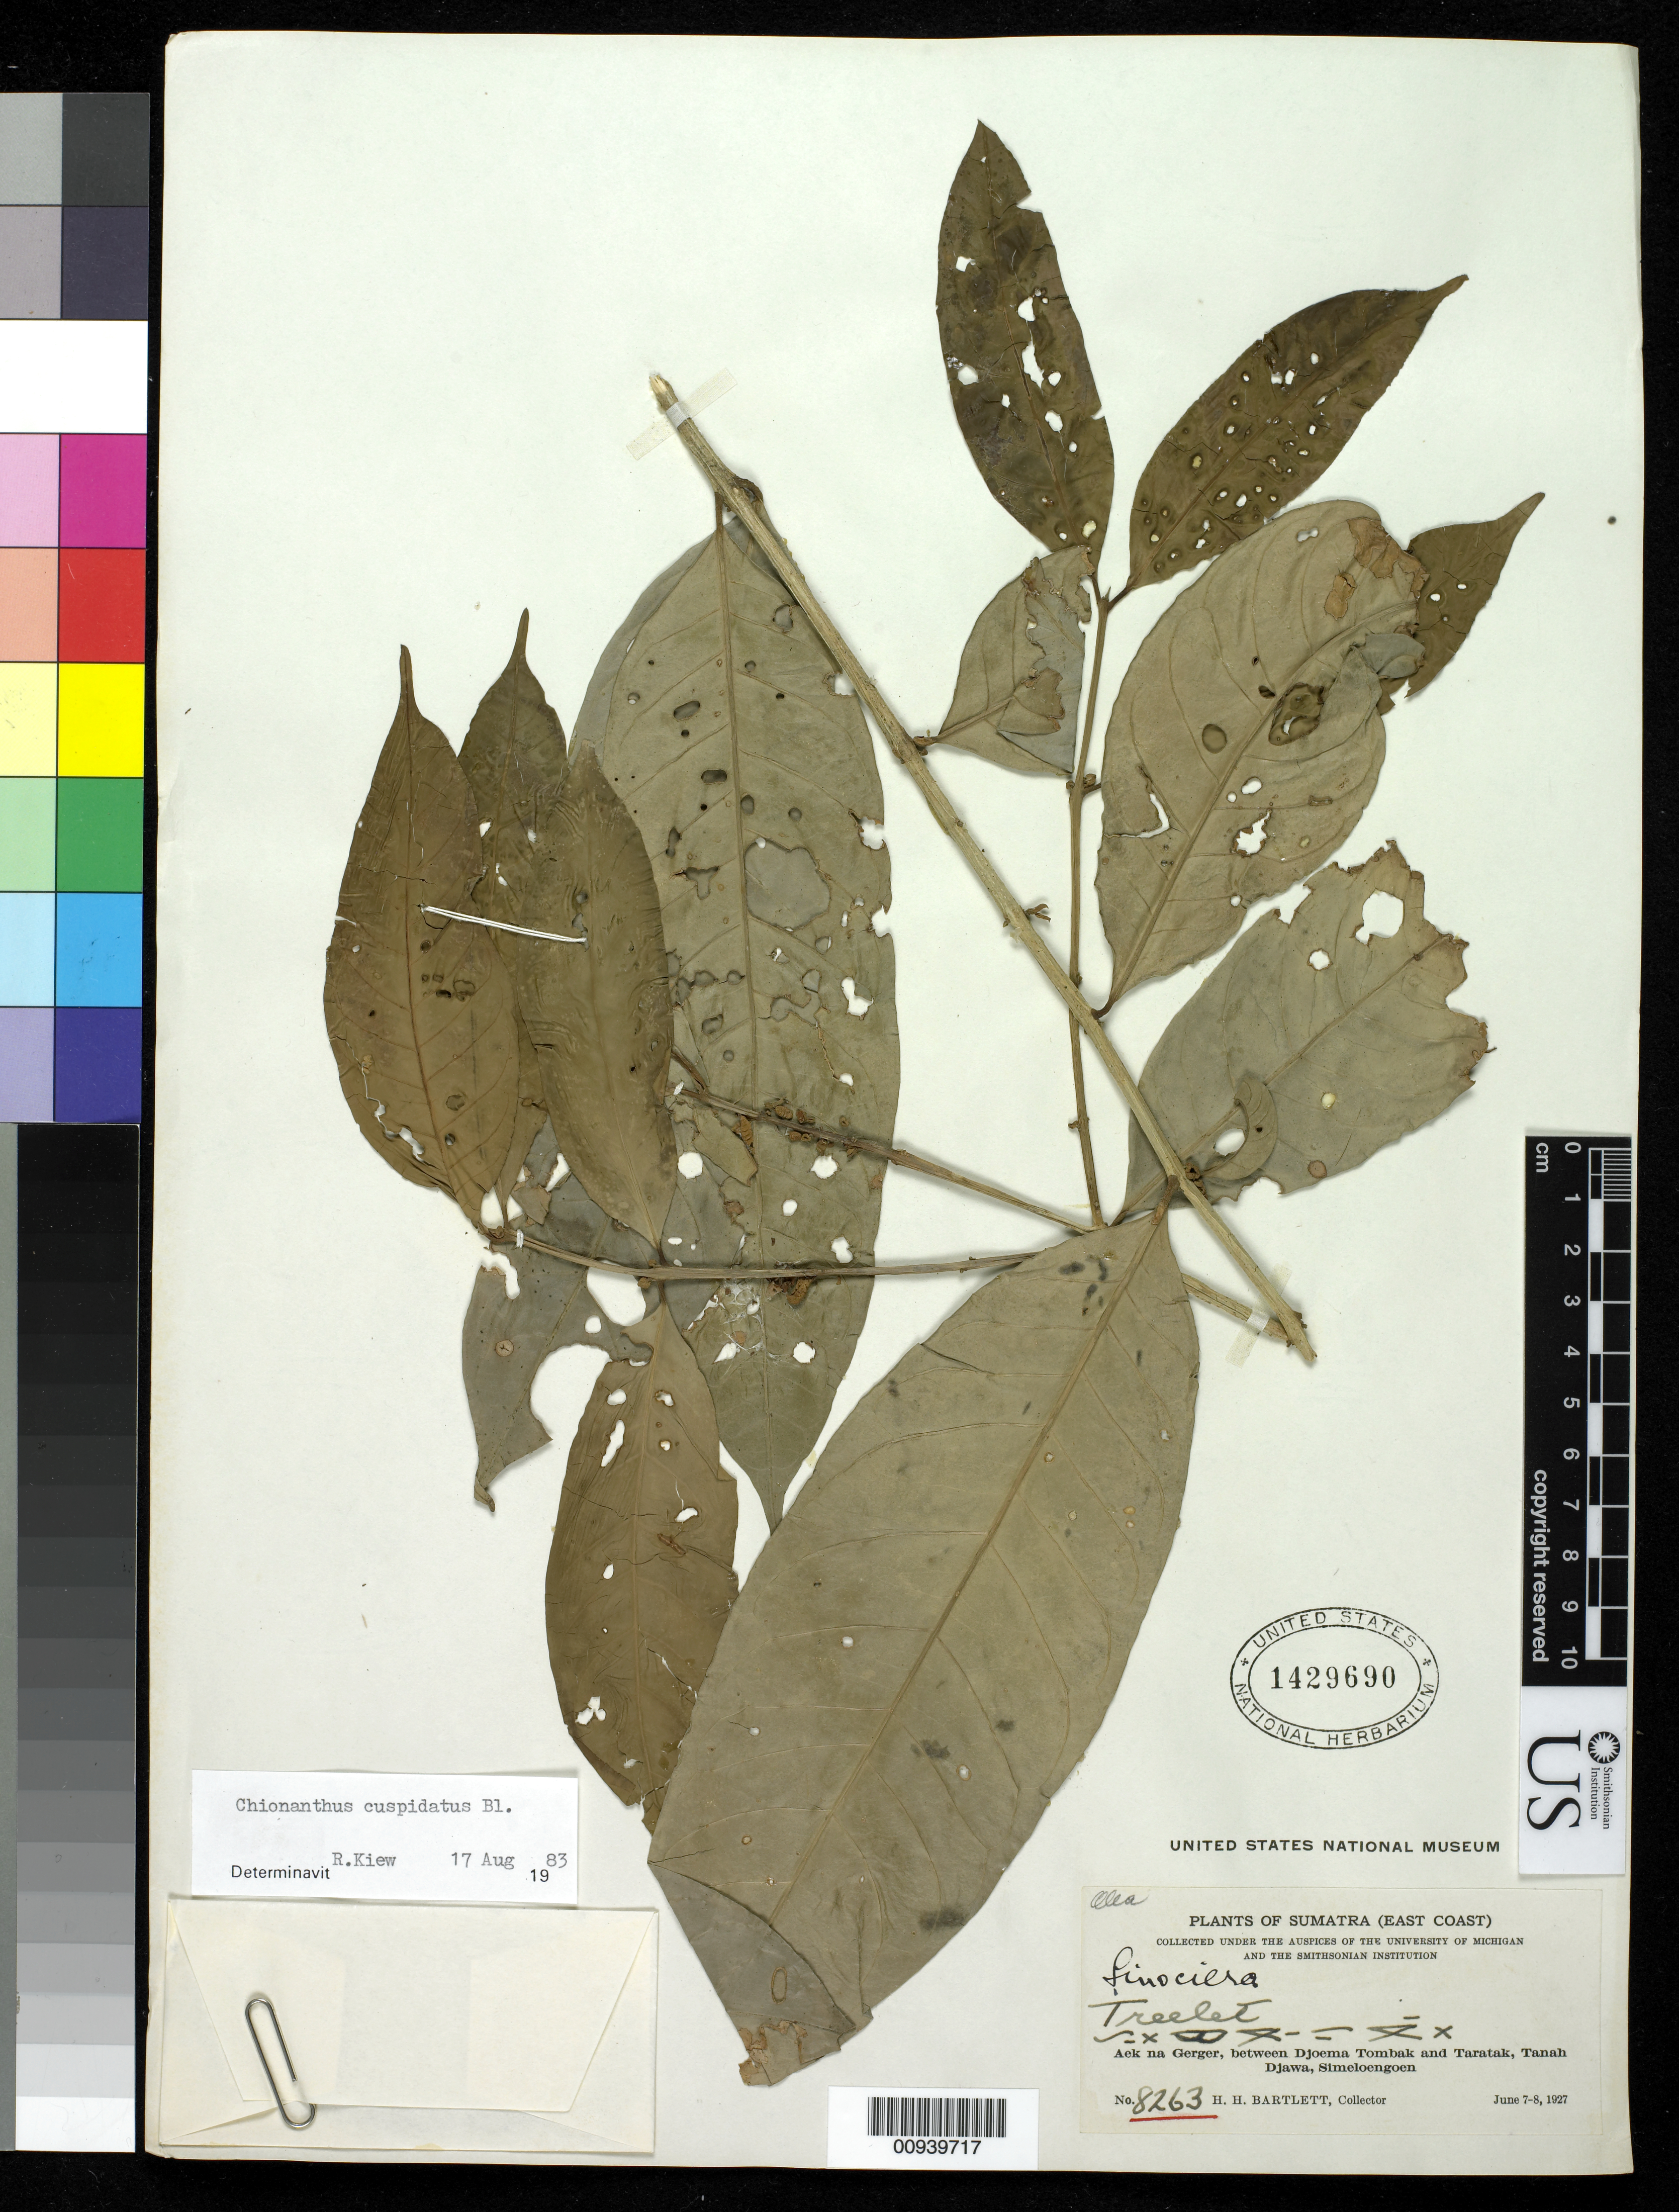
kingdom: Plantae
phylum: Tracheophyta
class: Magnoliopsida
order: Lamiales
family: Oleaceae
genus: Chionanthus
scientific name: Chionanthus cuspidatus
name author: Blume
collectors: H. H. Bartlett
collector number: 8263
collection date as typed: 07 Jun 1927 and 08 Jun 1927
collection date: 1927-06-07,1927-06-08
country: Indonesia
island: Sumatra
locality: Aek na Gerger, between Djoema Tombak and Taratak, Tanah Djawa, Simeloengoen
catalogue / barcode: US 1429690